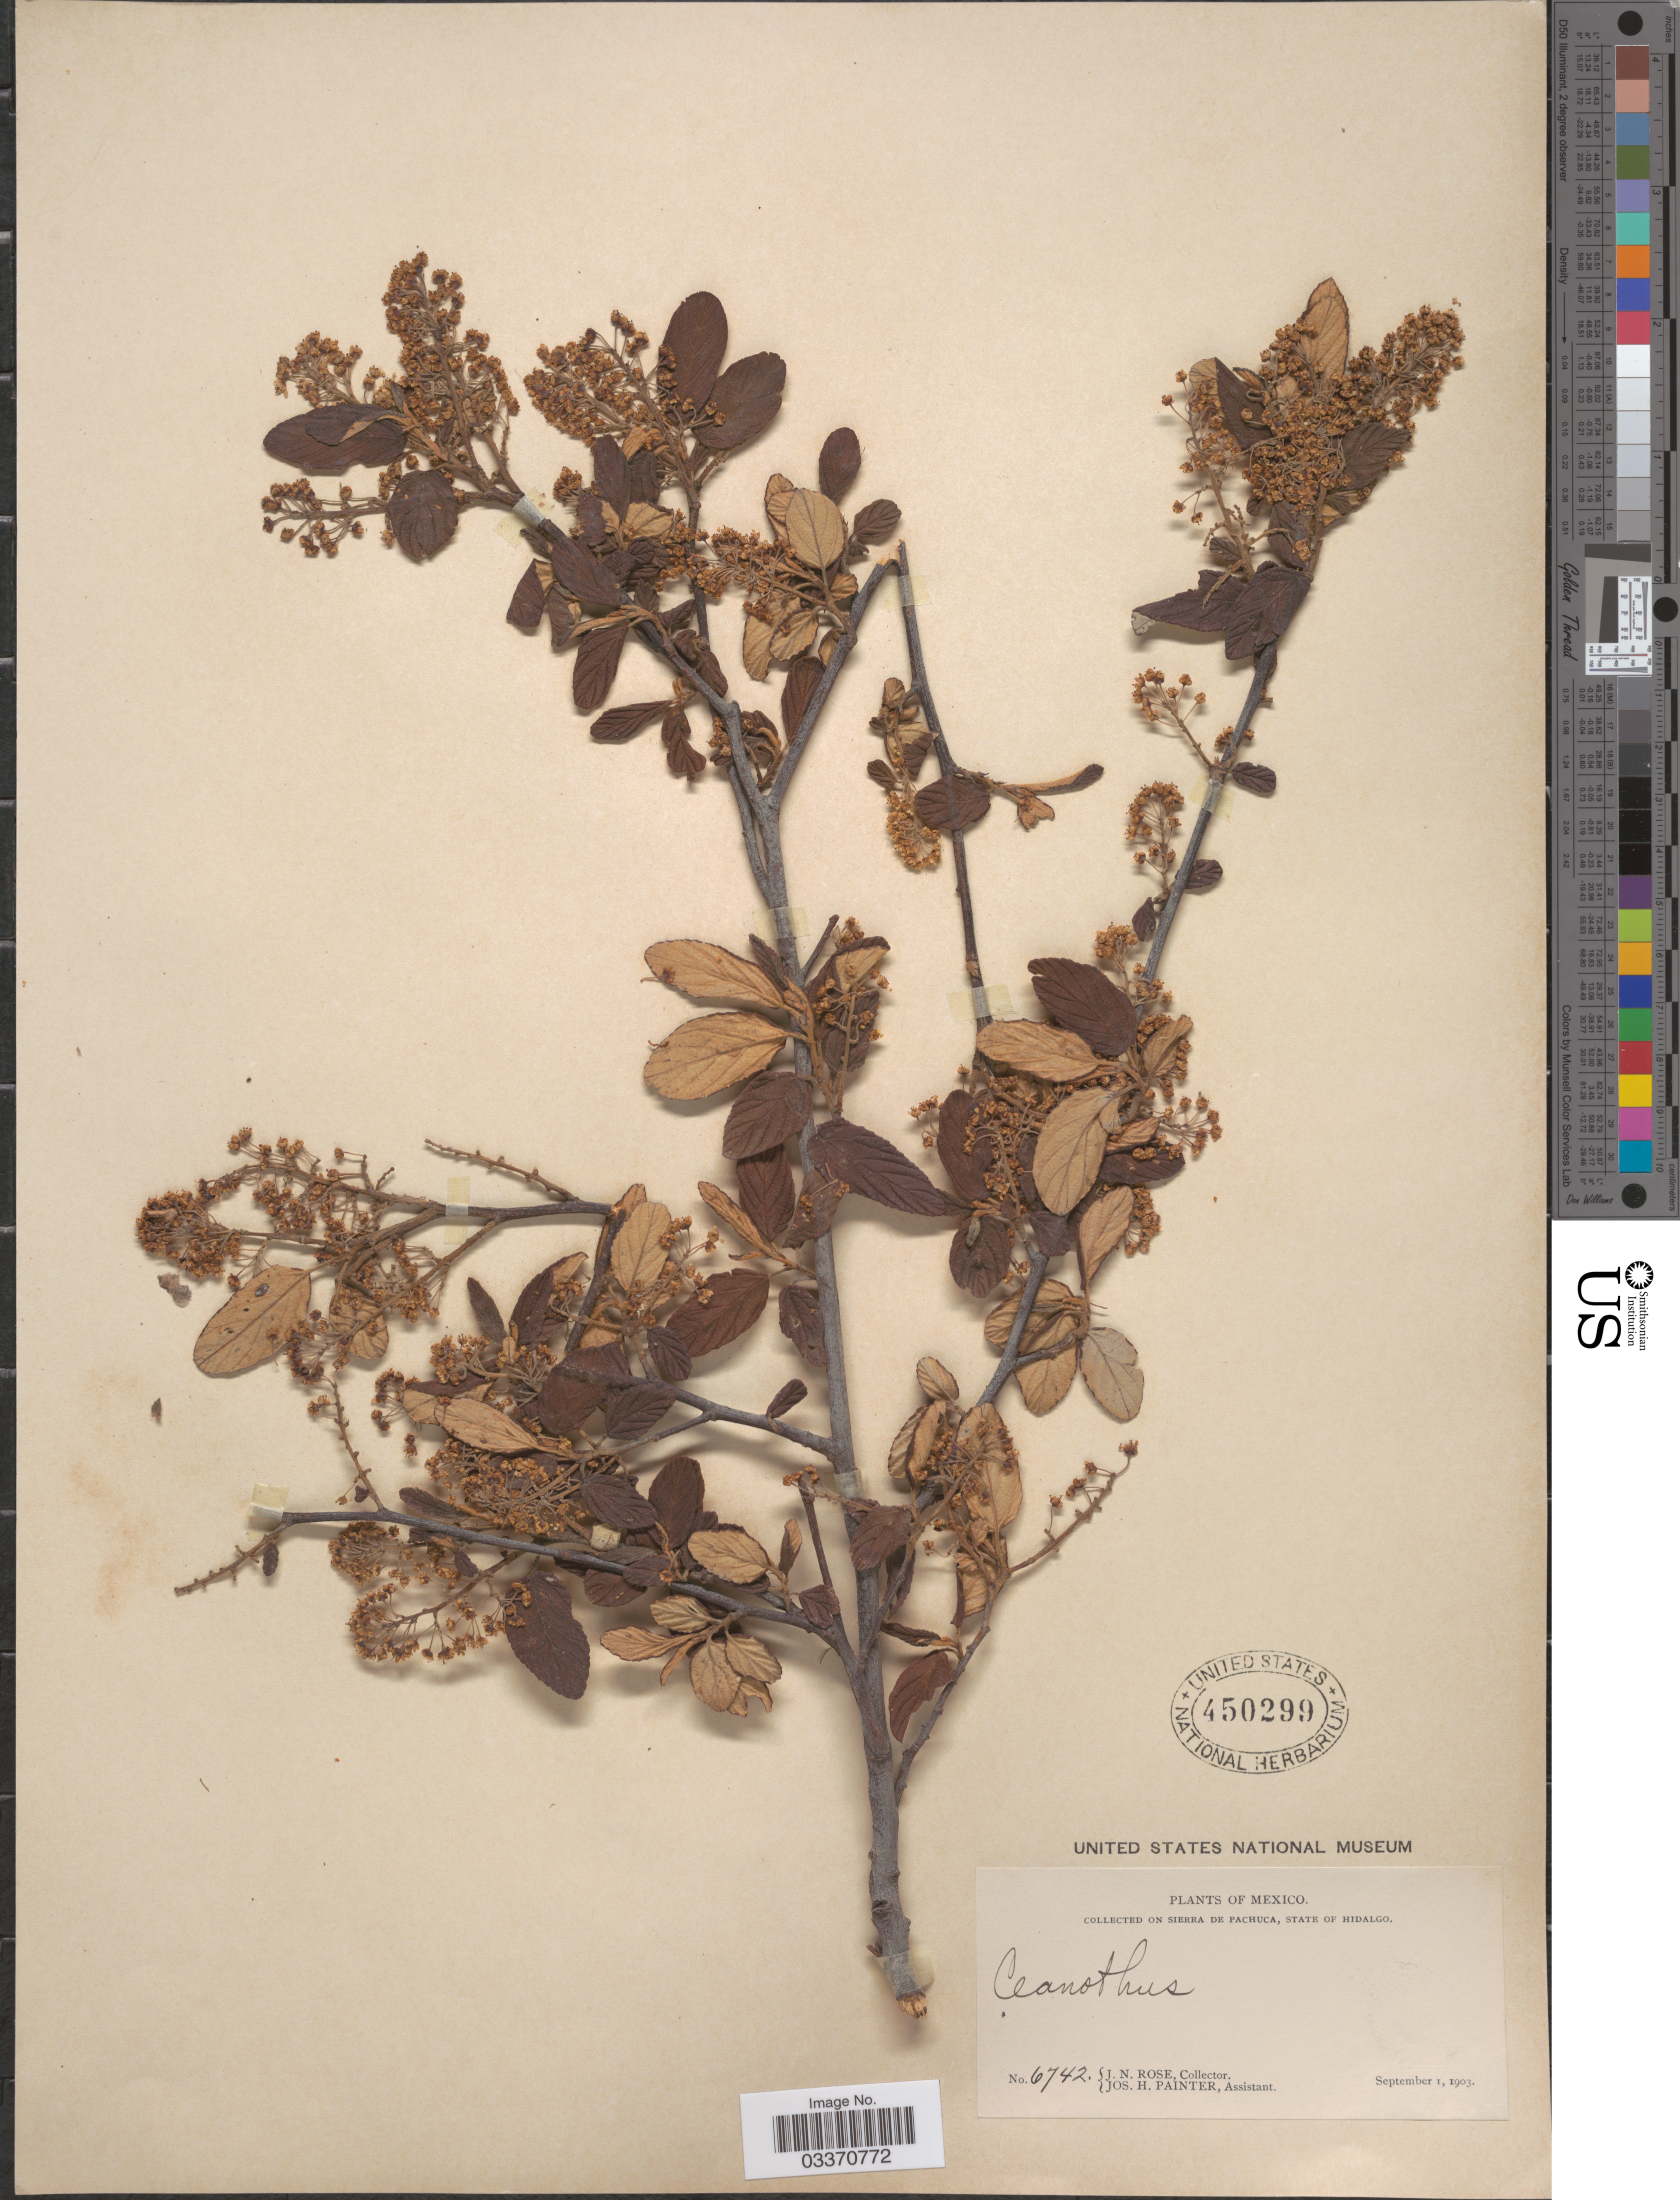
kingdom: Plantae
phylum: Tracheophyta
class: Magnoliopsida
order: Rosales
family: Rhamnaceae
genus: Ceanothus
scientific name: Ceanothus caeruleus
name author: Lag.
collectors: J. N. Rose & J. H. Painter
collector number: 6742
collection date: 1903-09-01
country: Mexico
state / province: Hidalgo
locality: On Sierra de Pachuca.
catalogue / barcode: US 450299